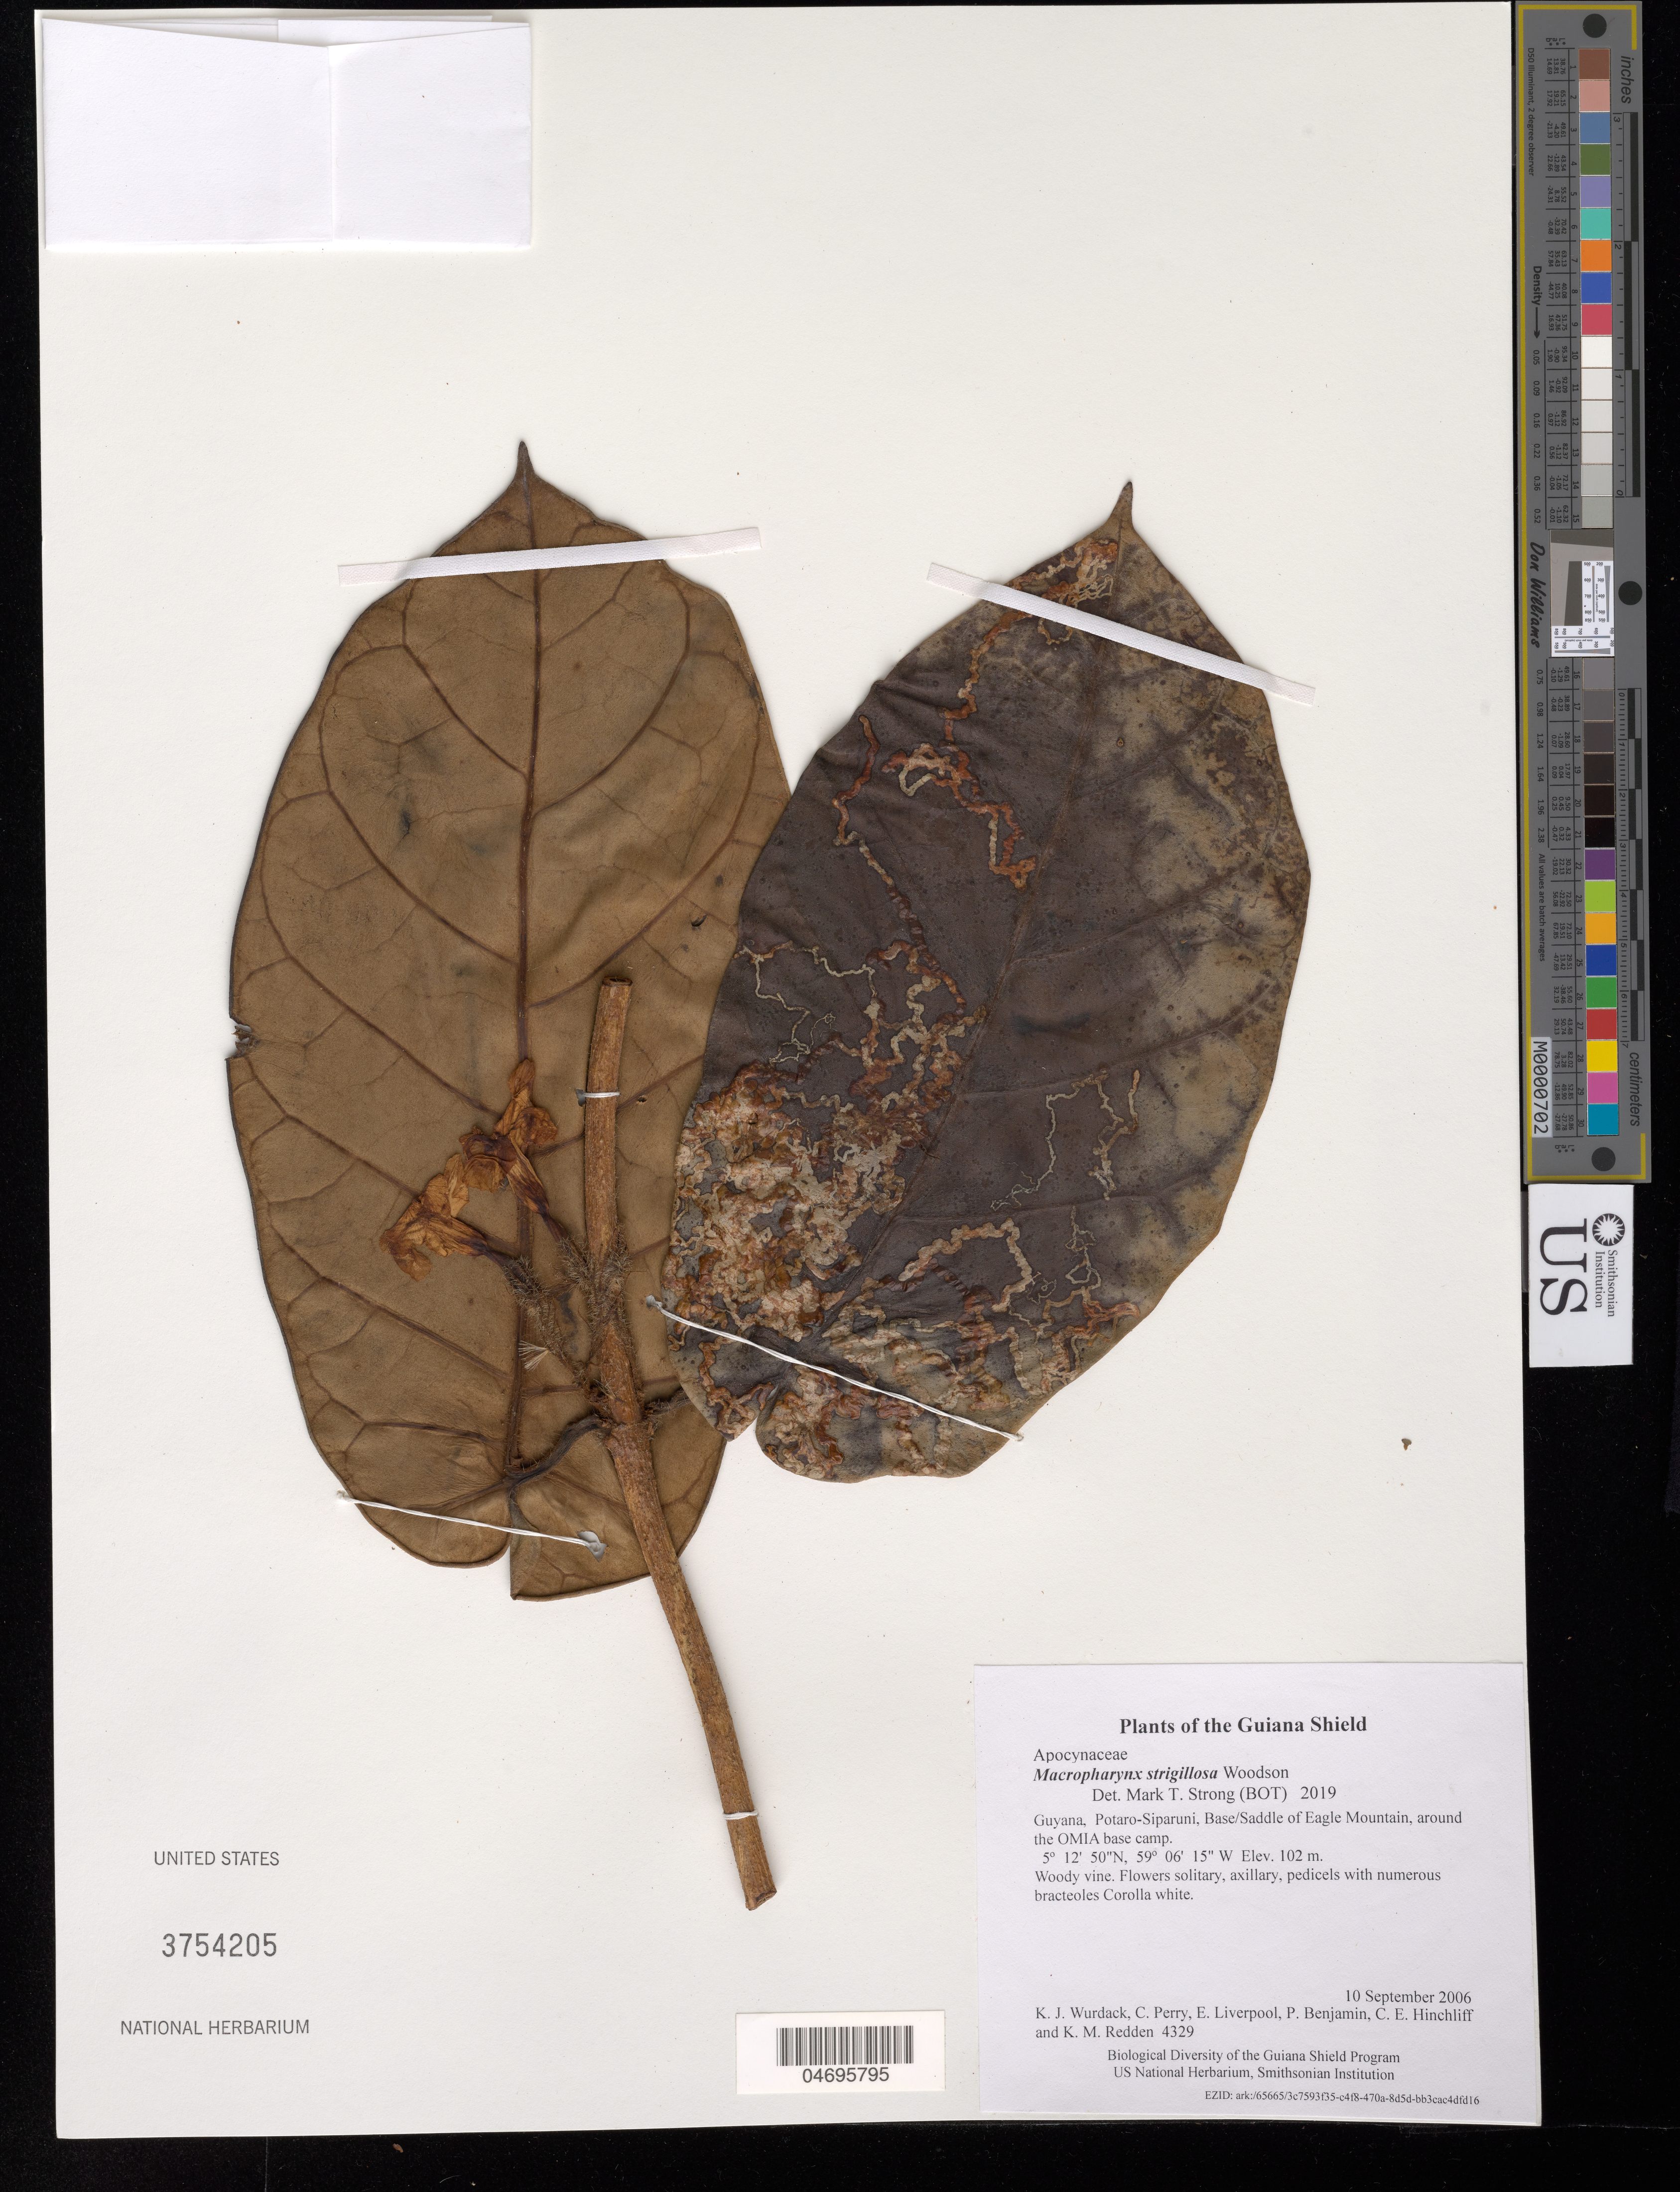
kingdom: Plantae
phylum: Tracheophyta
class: Magnoliopsida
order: Gentianales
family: Apocynaceae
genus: Macropharynx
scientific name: Macropharynx strigillosa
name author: Woodson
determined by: Strong, Mark T., (BOT), Smithsonian Institution - National Museum of Natural History (UNITED STATES)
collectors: K. Wurdack, C. Perry, E. Liverpool, P. Benjamin, C. E. Hinchliff & K. M. Redden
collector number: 4329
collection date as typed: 10 September 2006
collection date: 2006-09-10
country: Guyana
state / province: Potaro-Siparuni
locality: Base/Saddle of Eagle Mountain, around the OMIA base camp.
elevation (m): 102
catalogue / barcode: US 3754205